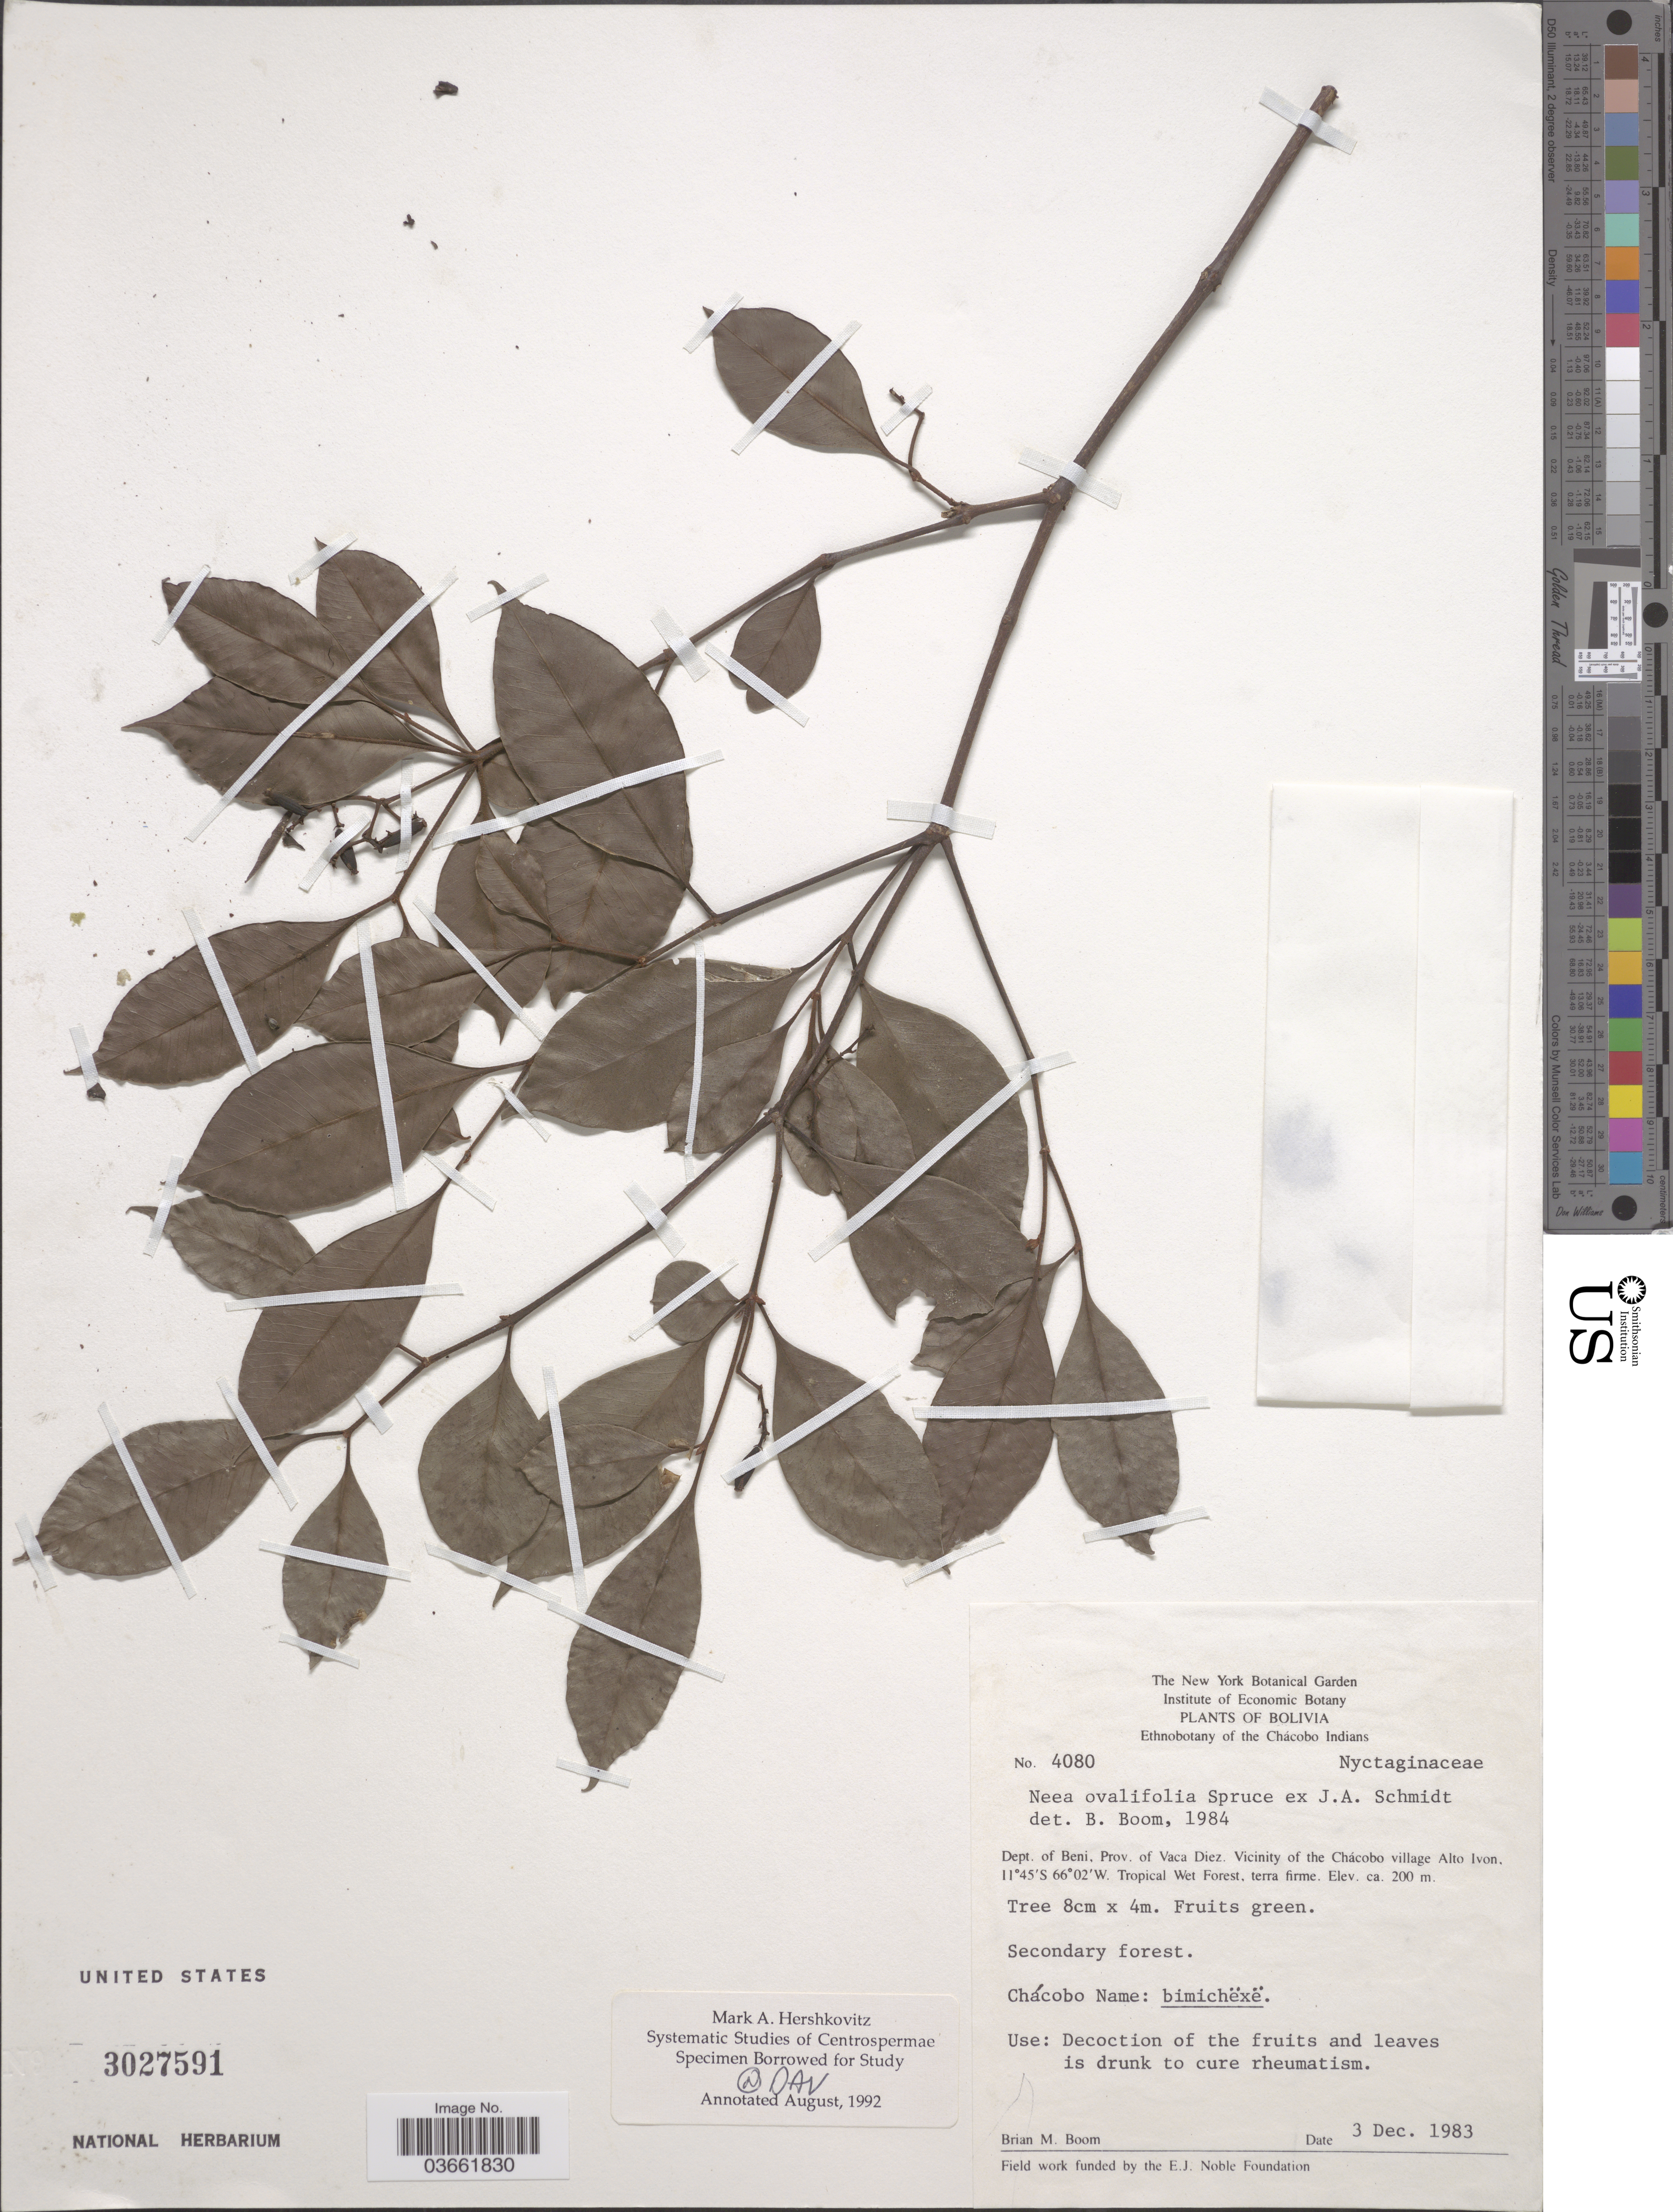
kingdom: Plantae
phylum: Tracheophyta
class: Magnoliopsida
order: Caryophyllales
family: Nyctaginaceae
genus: Neea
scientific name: Neea ovalifolia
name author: Spruce ex J.A. Schmidt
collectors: B. M. Boom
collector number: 4080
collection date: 1983-12-03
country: Bolivia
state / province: Beni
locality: Dept. of Beni, Prov. of Vaca Diez. Vicinity of the Chácobo village Alto Ivon. Tropical Wet forest, terra firme.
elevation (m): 200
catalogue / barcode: US 3027591